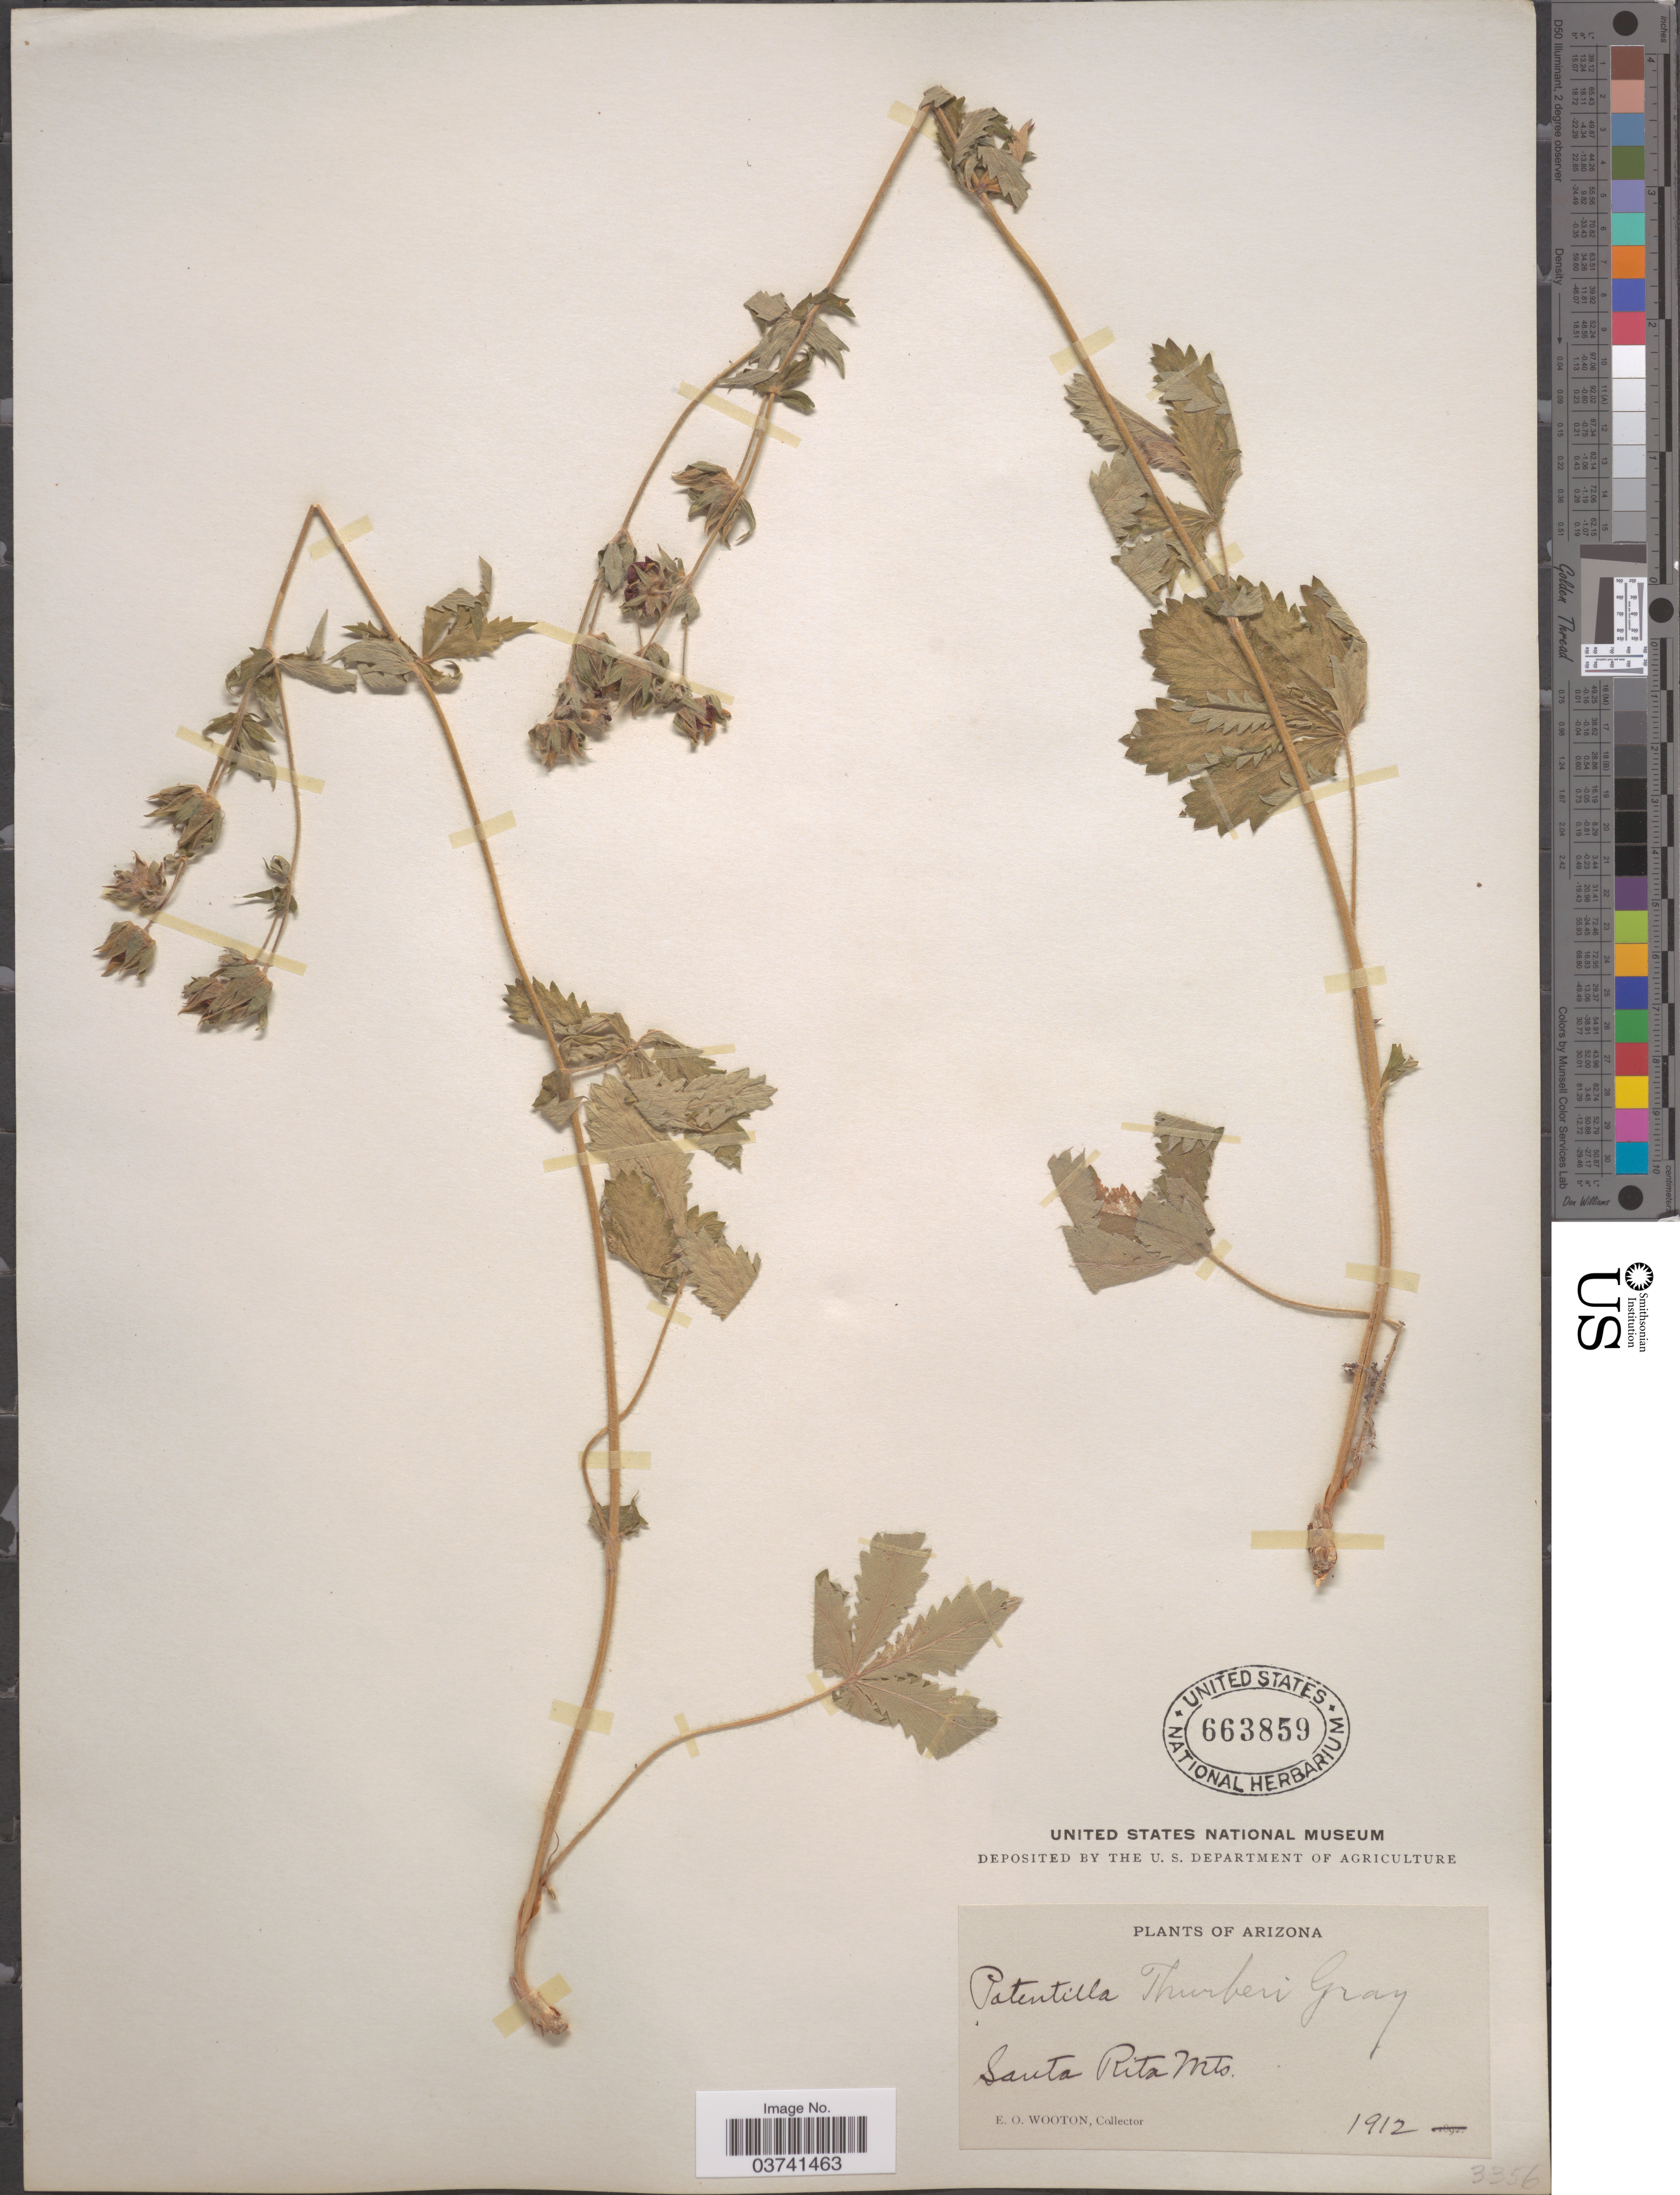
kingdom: Plantae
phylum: Tracheophyta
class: Magnoliopsida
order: Rosales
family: Rosaceae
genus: Potentilla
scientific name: Potentilla thurberi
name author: A. Gray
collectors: E. O. Wooton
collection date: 1912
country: United States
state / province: Arizona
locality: Santa Rita Mts.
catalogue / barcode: US 663859